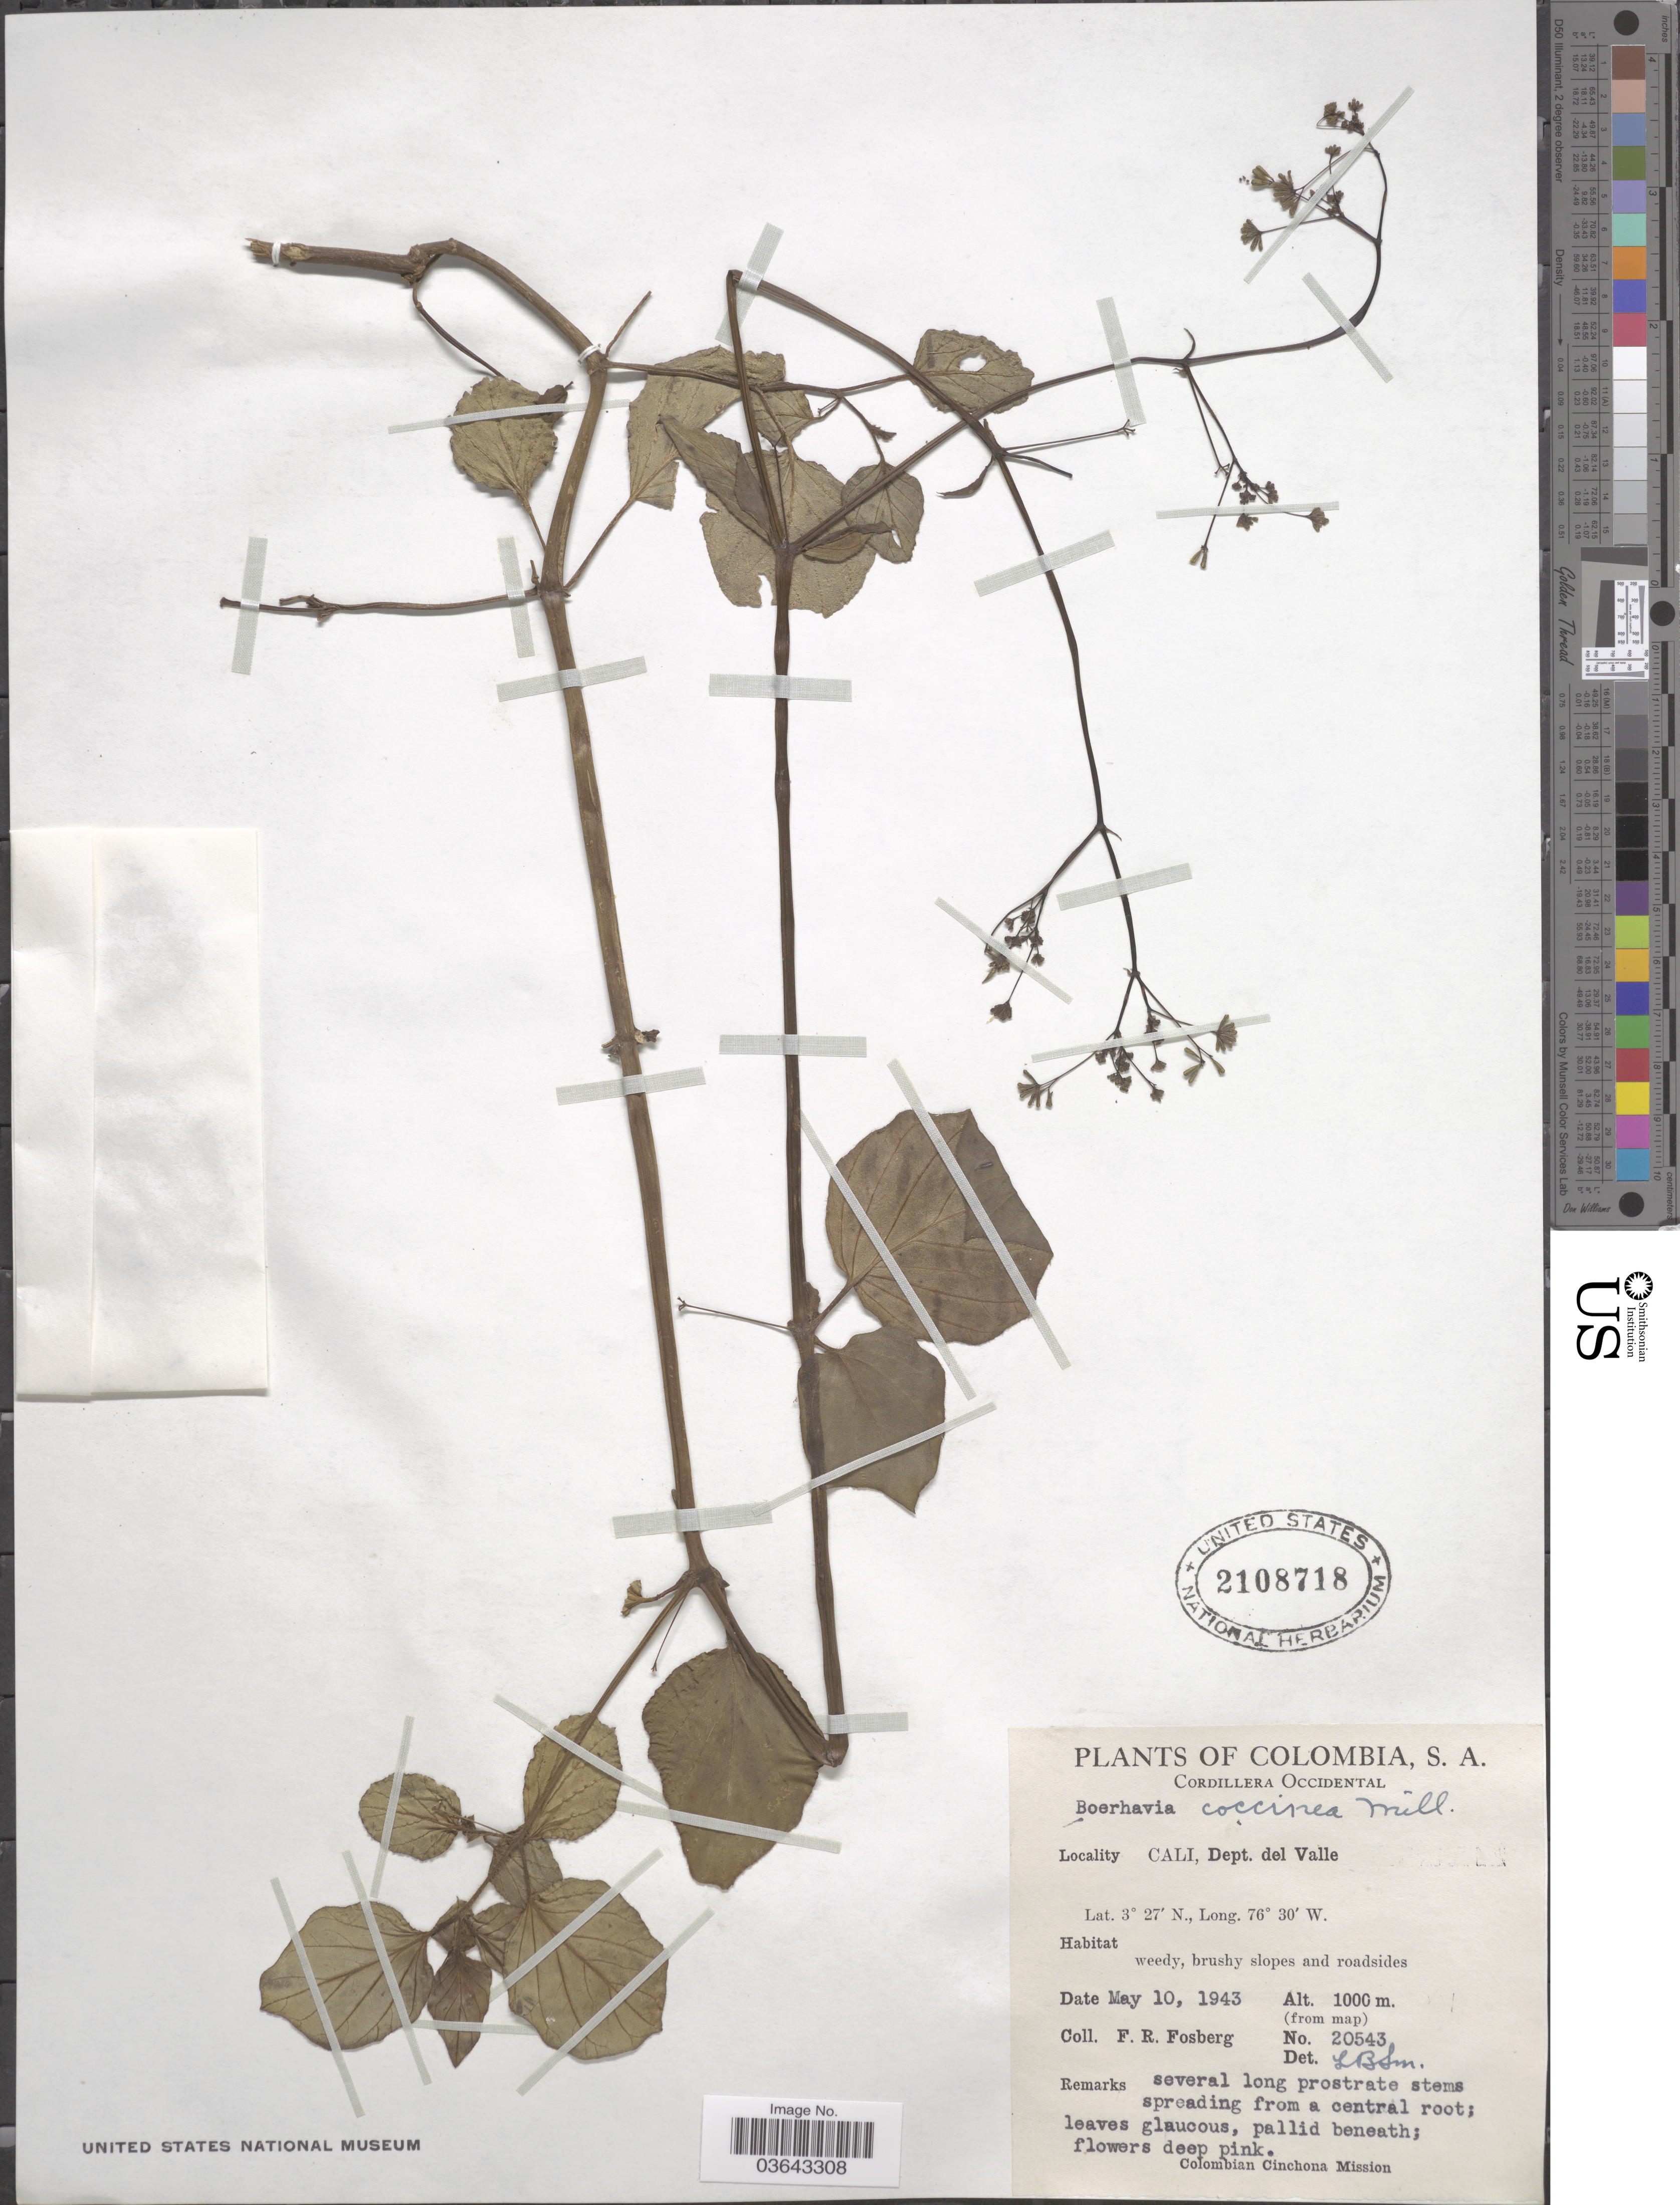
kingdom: Plantae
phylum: Tracheophyta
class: Magnoliopsida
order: Caryophyllales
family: Nyctaginaceae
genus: Boerhavia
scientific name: Boerhavia diffusa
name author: L.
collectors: F. R. Fosberg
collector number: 20543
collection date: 1943-05-10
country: Colombia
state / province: Valle del Cauca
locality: Cordillera Occidental. Cali, Dept. del Valle.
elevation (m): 1000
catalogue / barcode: US 2108718